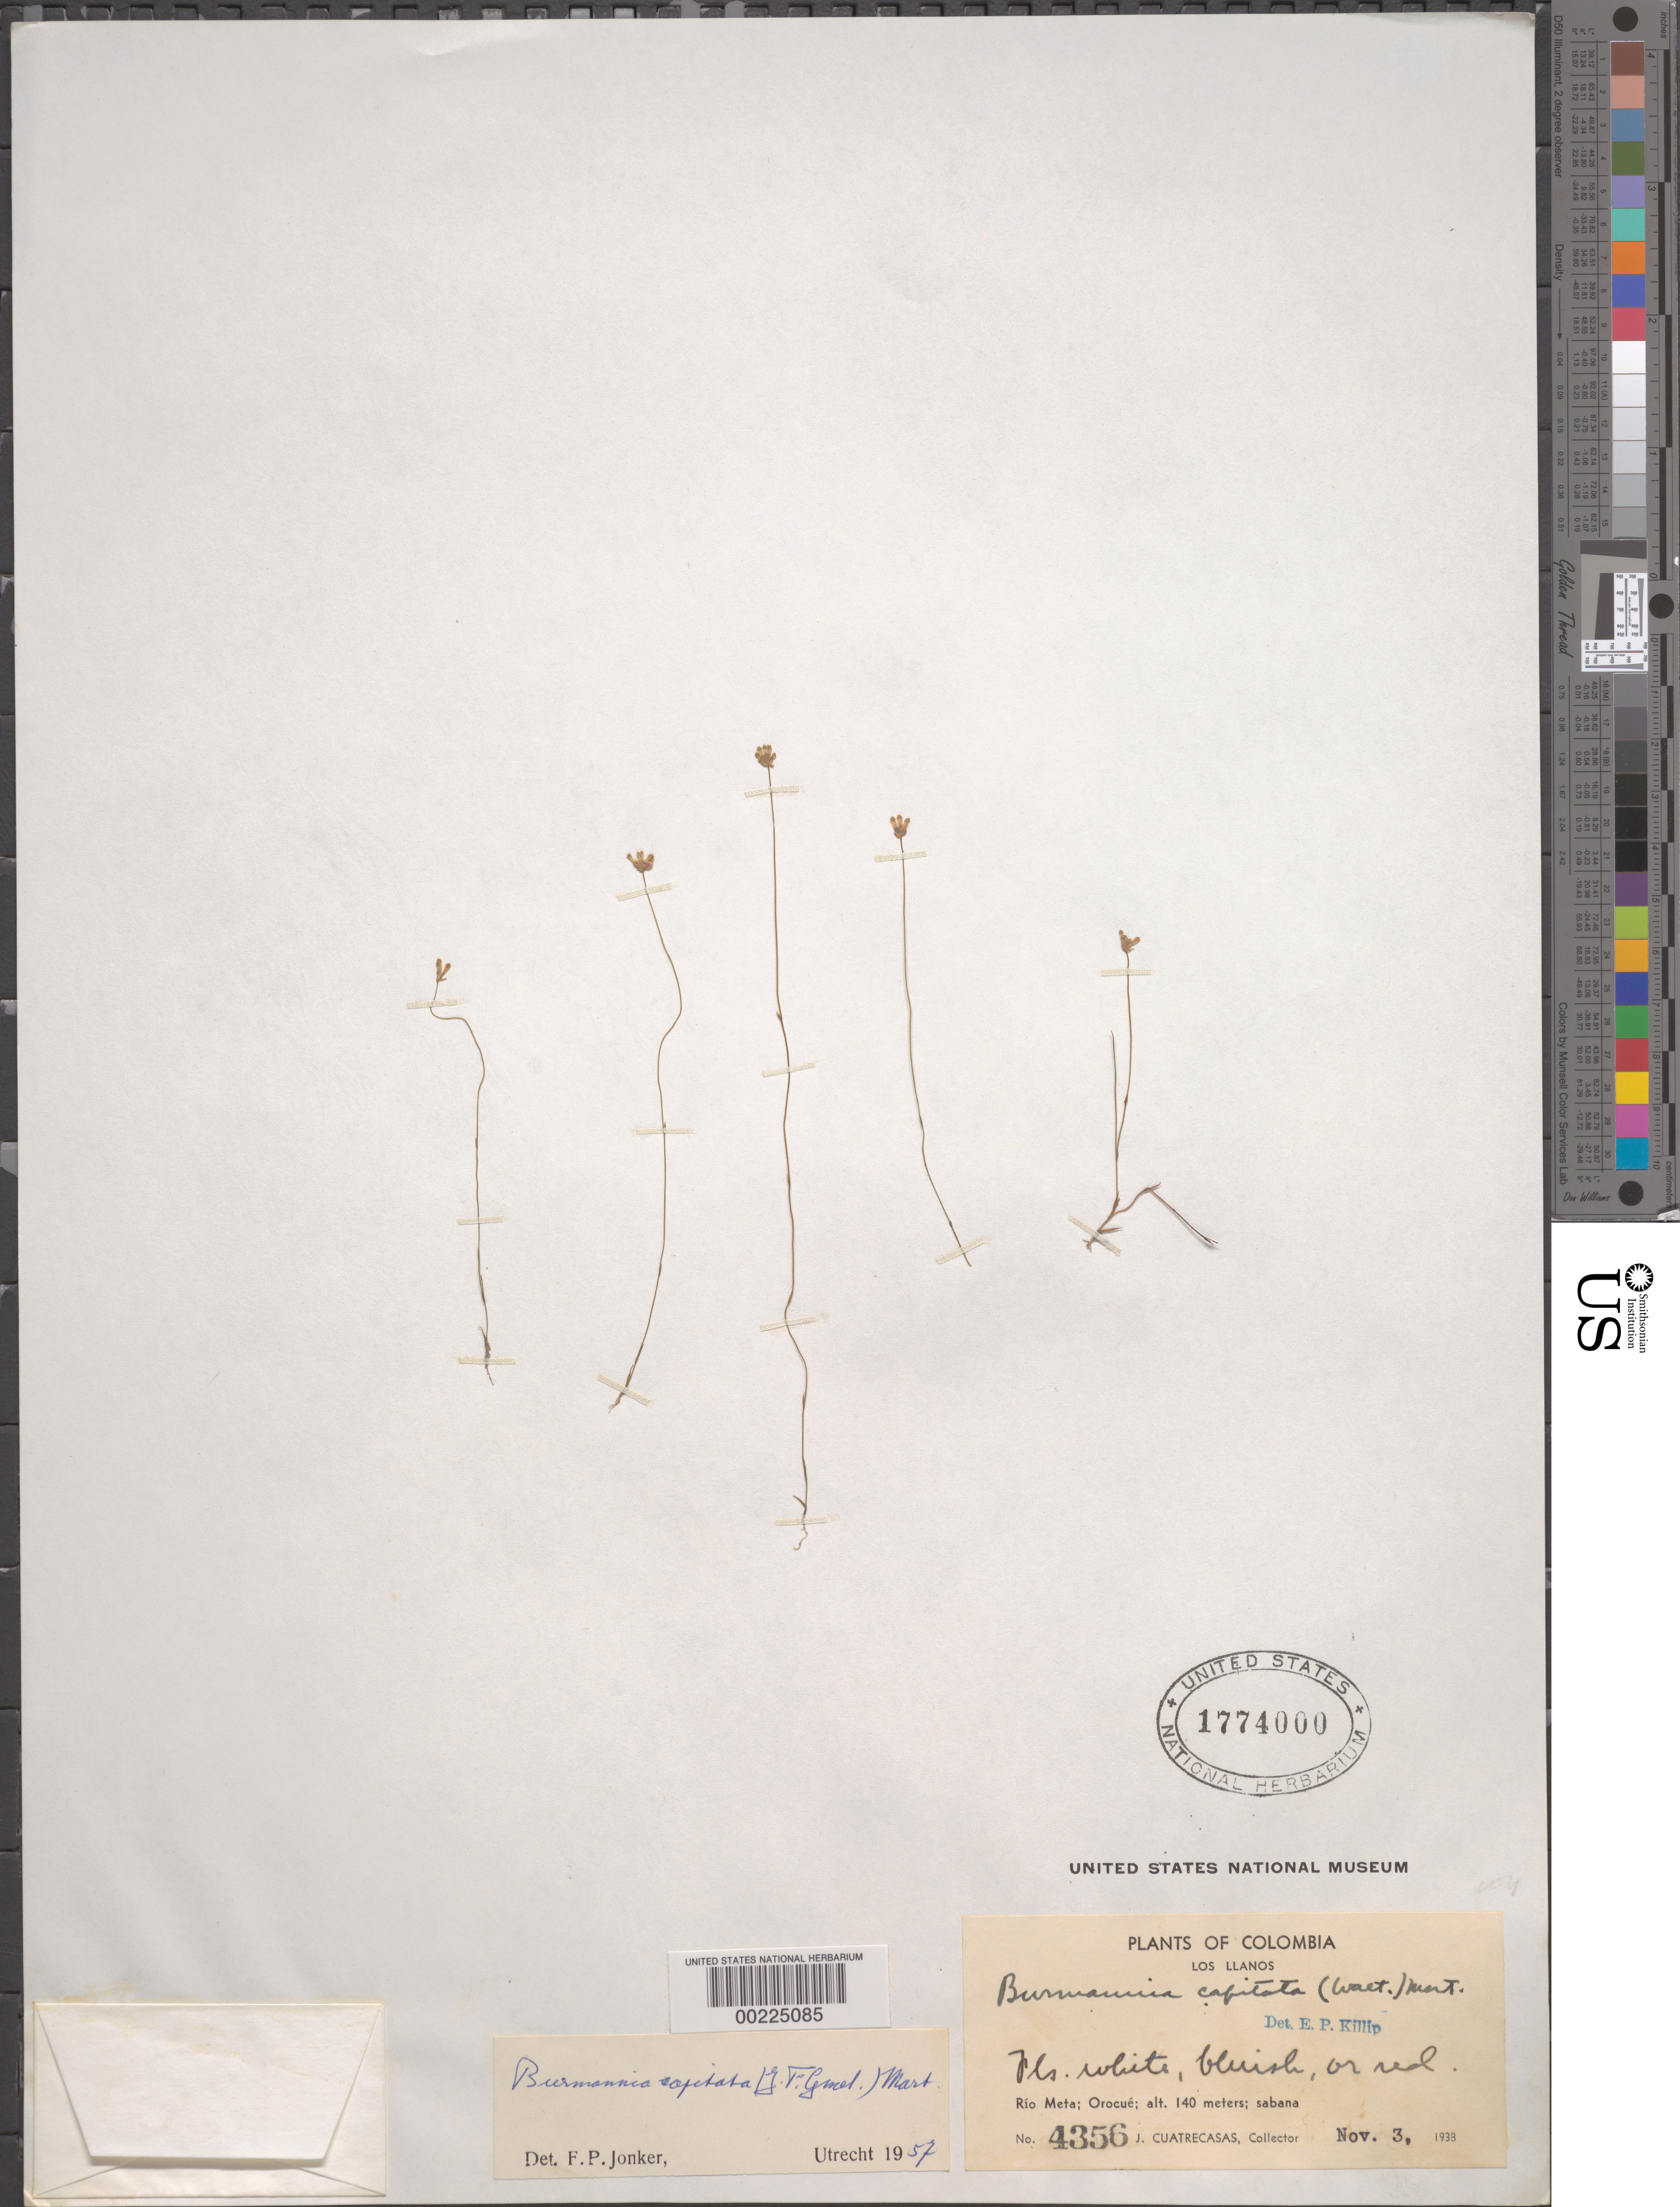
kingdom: Plantae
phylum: Tracheophyta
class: Liliopsida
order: Dioscoreales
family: Burmanniaceae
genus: Burmannia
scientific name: Burmannia capitata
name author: (Walter ex J.F. Gmel.) Mart.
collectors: J. Cuatrecasas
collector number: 4356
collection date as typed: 03 Nov 1938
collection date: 1938-11-03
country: Colombia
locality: Los Llanos; Rio Meta; Orocue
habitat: Savanna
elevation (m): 140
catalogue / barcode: US 1774000